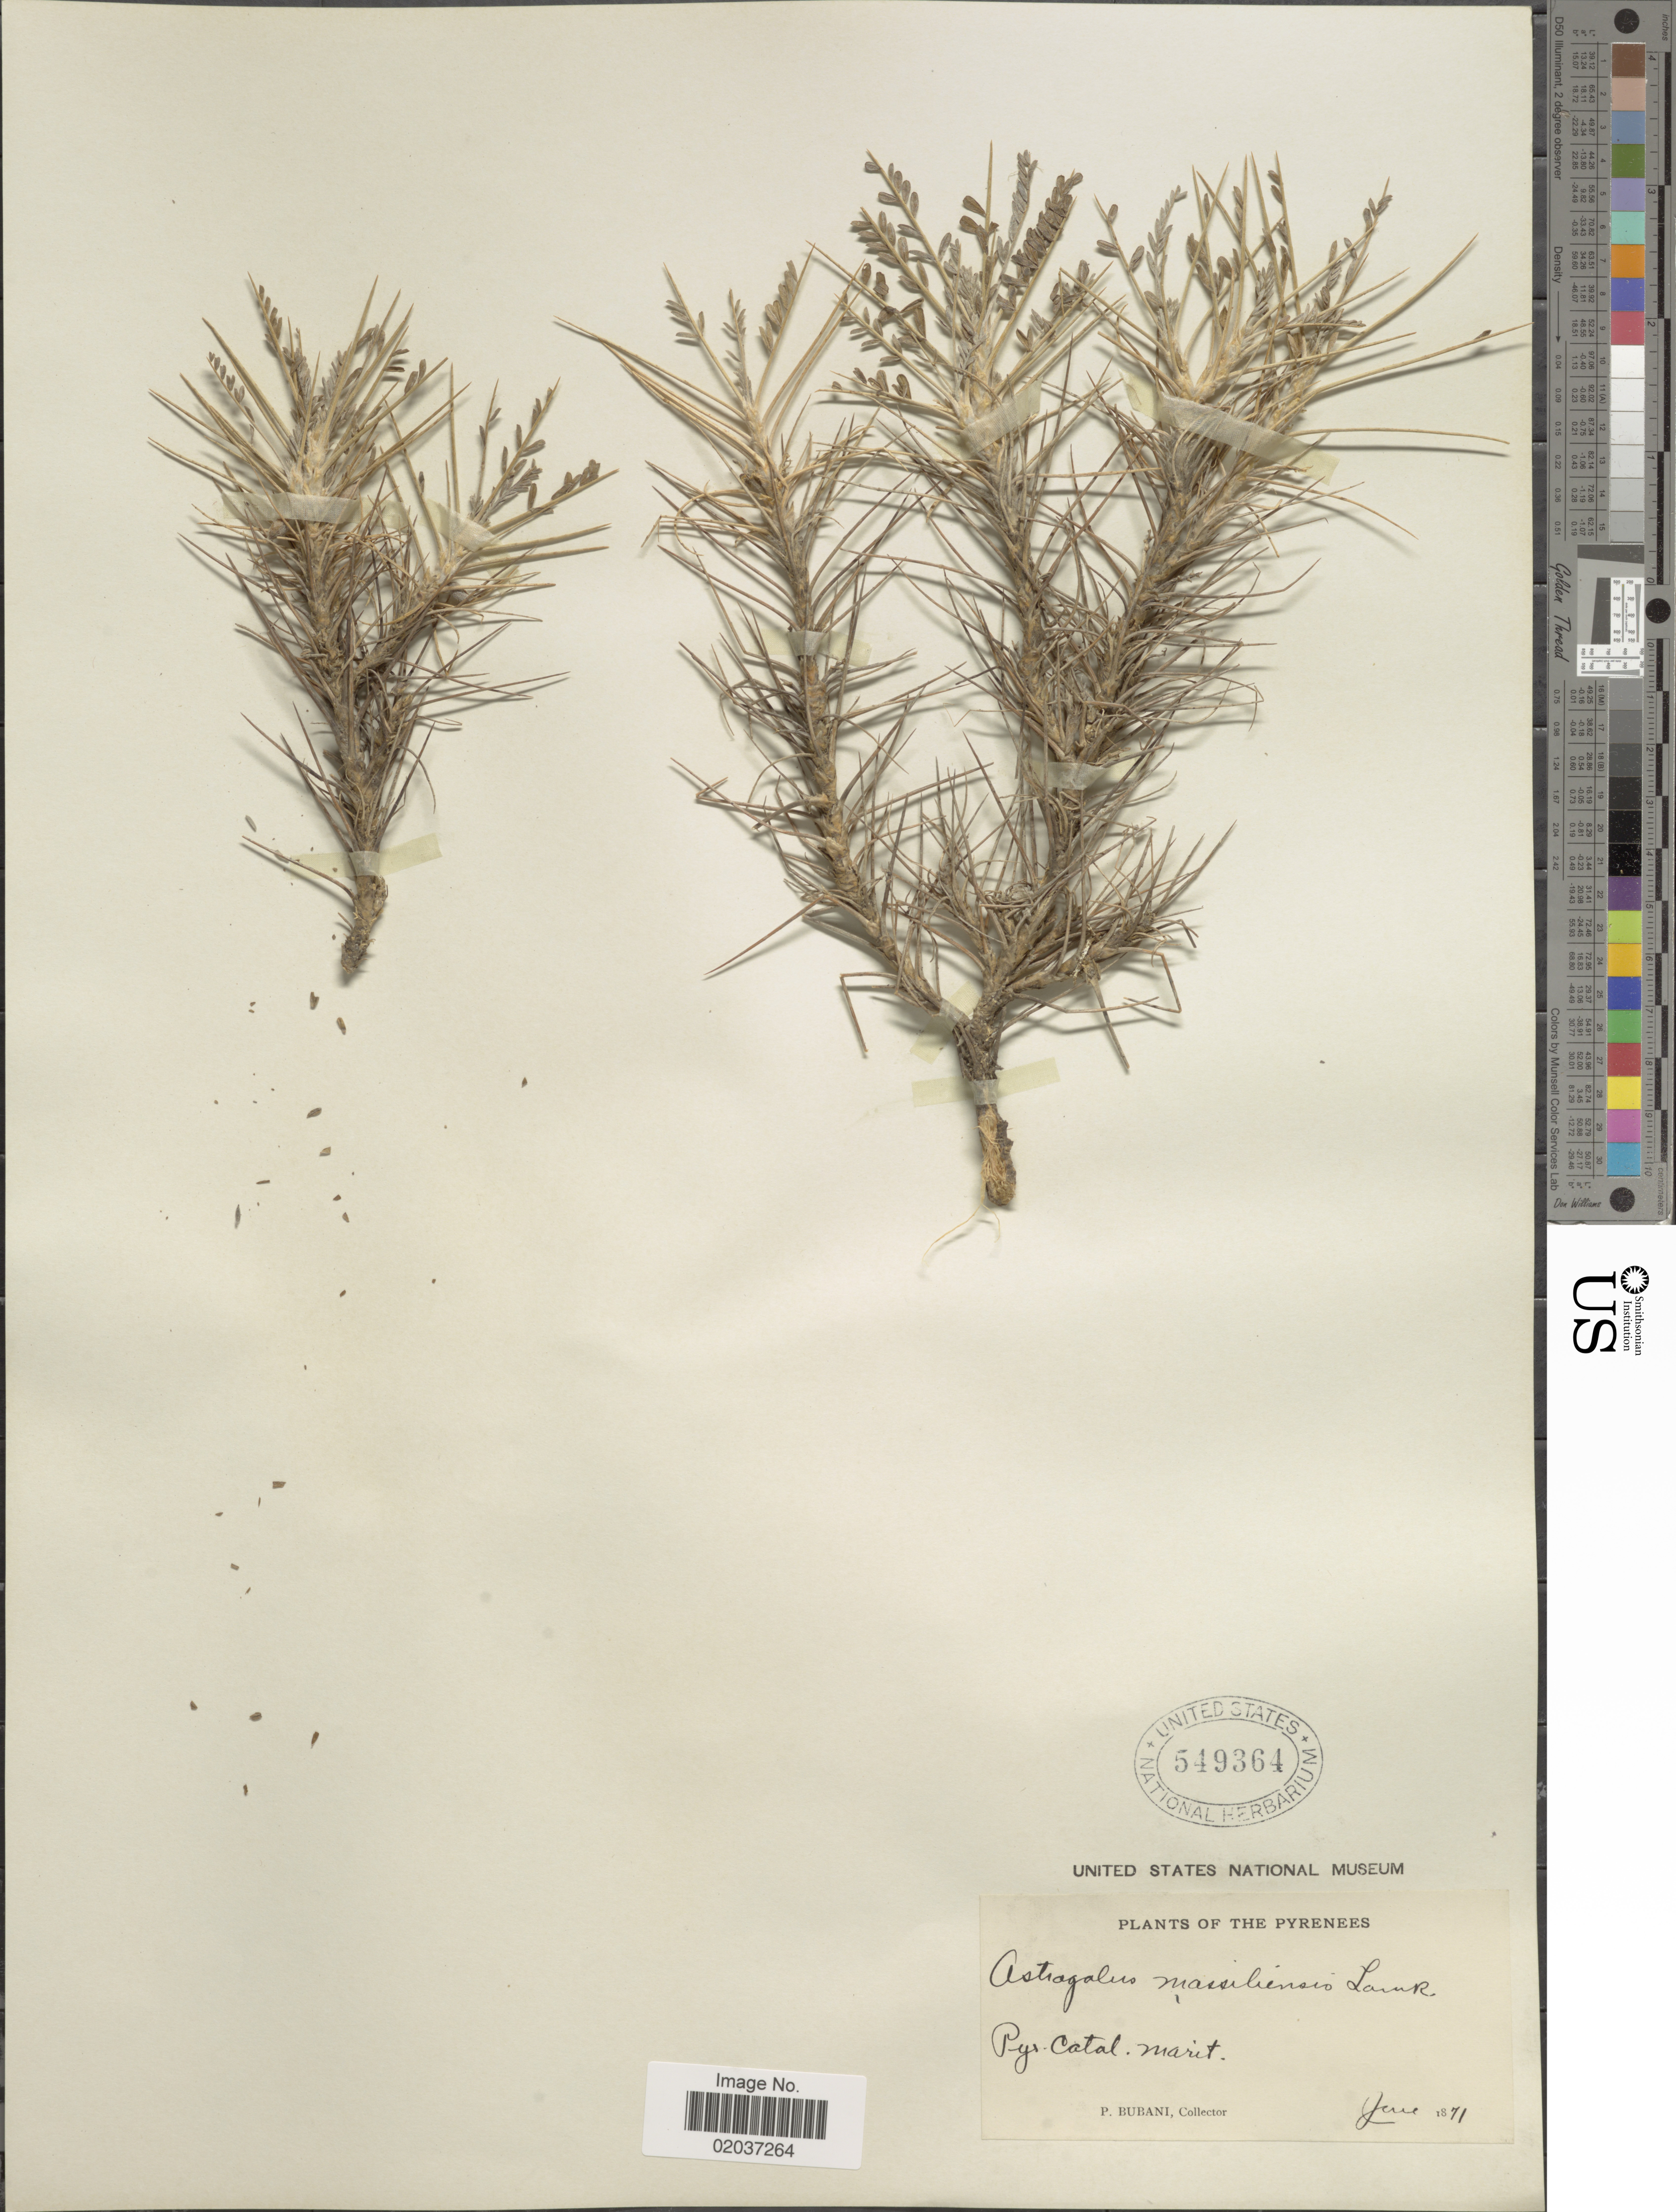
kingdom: Plantae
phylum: Tracheophyta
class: Magnoliopsida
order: Fabales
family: Fabaceae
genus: Astragalus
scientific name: Astragalus massiliensis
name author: Lam.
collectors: P. Bubani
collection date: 1871-06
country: Spain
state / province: Catalunya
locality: Pyr, Catal. marit. Pyrenees.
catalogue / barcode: US 549364